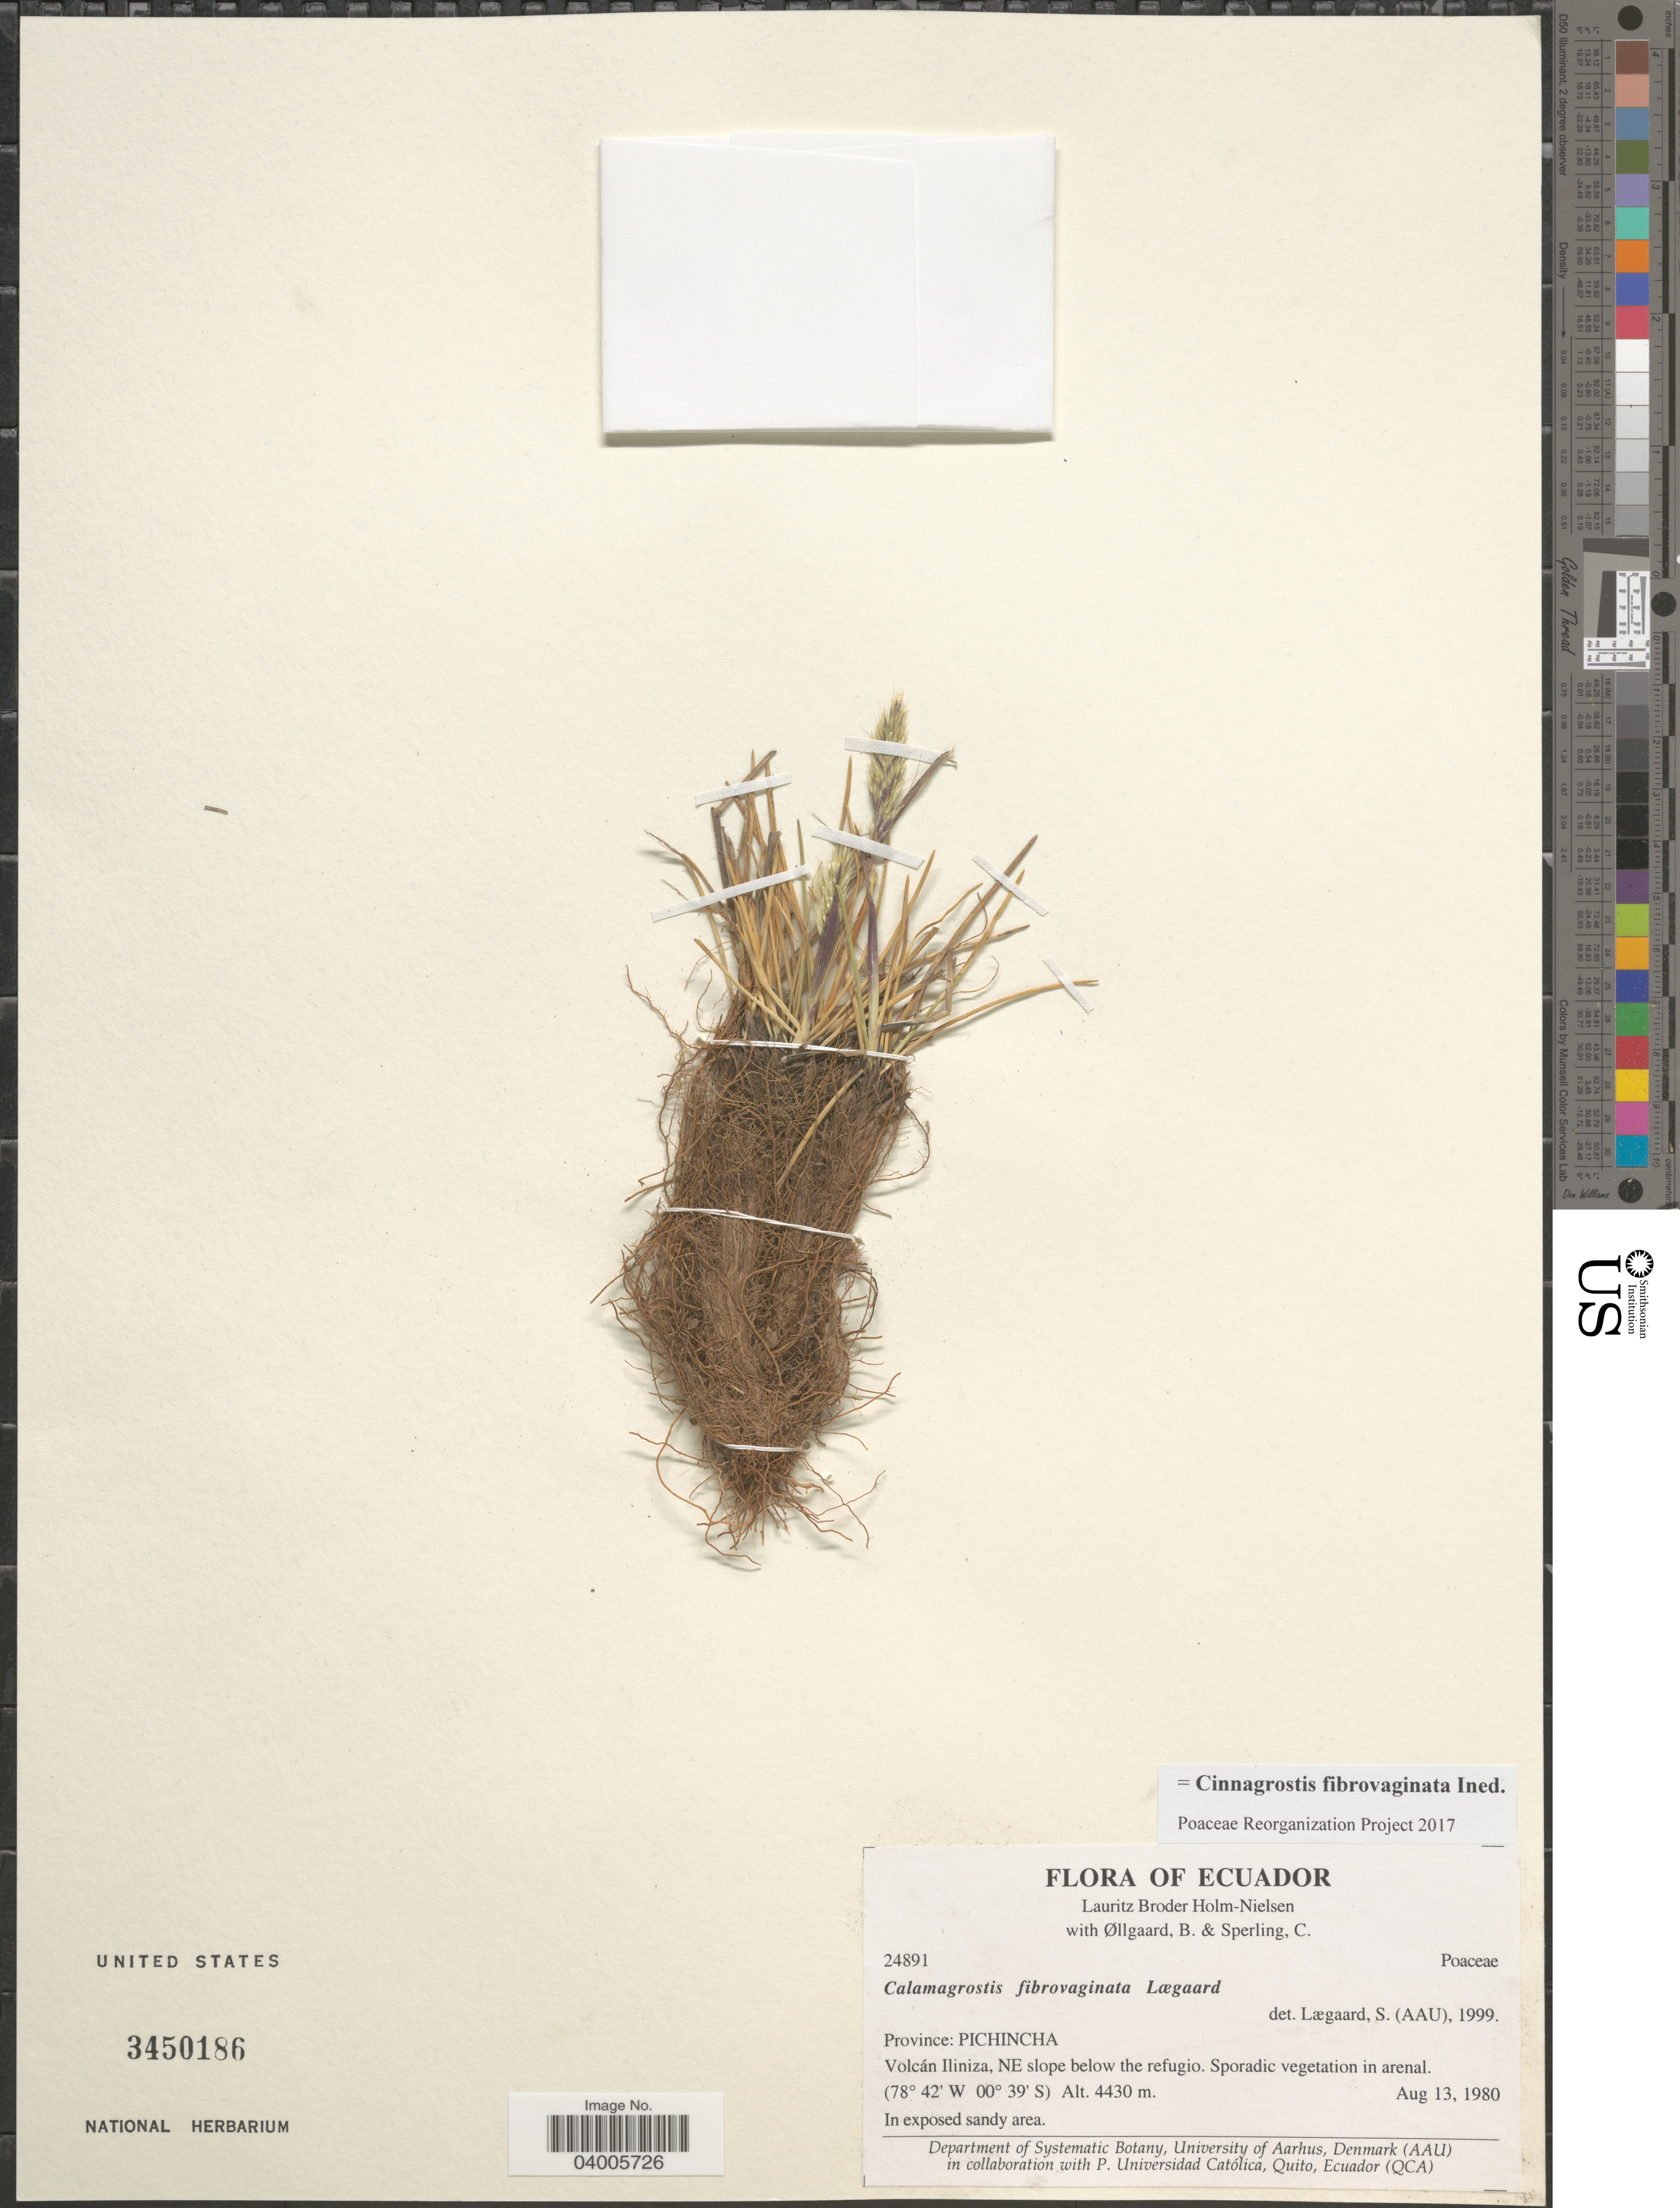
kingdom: Plantae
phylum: Tracheophyta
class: Liliopsida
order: Poales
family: Poaceae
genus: Cinnagrostis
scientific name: Cinnagrostis coarctata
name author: (Kunth) P.M. Peterson et al.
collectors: L. B. Holm-Nielsen, B. Ollgaart & C. Sperling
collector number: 24891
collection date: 1980-08-13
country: Ecuador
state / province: Pichincha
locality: Volcán Iliniza, NE slope below the refugio.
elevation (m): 4430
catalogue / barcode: US 3450186